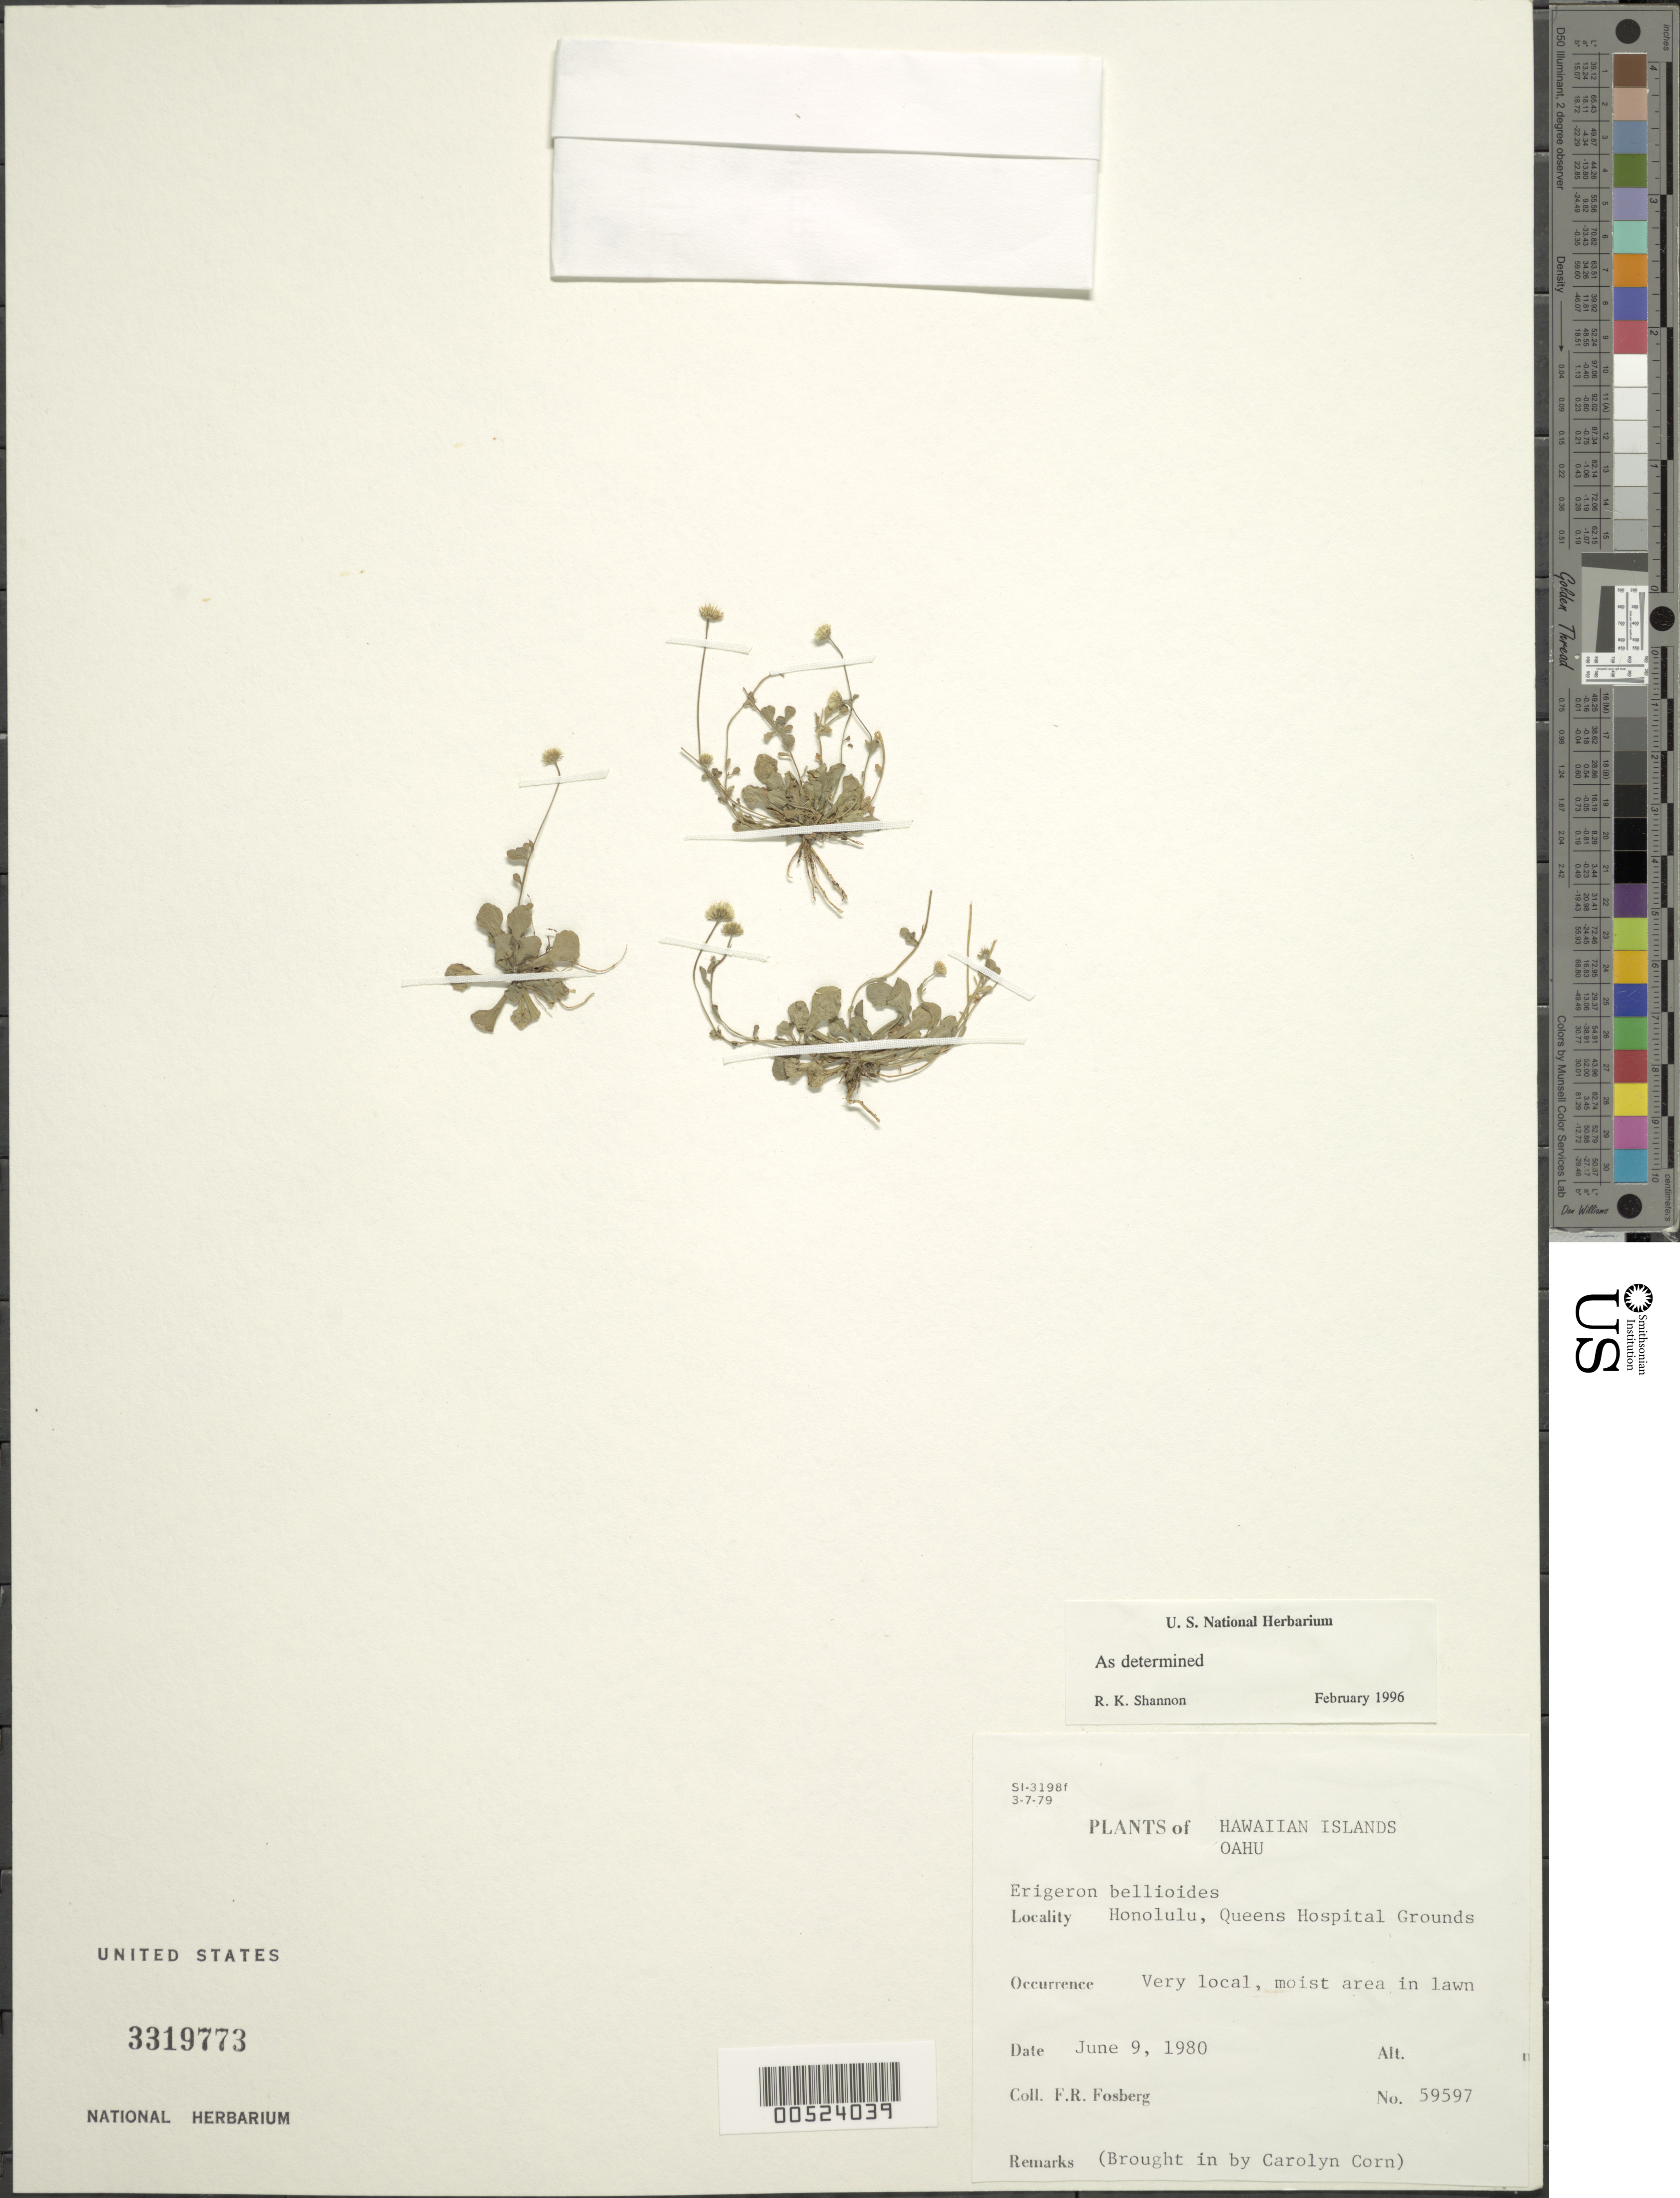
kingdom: Plantae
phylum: Tracheophyta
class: Magnoliopsida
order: Asterales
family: Asteraceae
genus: Erigeron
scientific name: Erigeron bellioides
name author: DC.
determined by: Shannon, R. K., (UNITED STATES)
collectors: F. R. Fosberg & C. Corn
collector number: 59597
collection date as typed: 9 Jun 1980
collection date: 1980-06-09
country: United States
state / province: Hawaii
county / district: Honolulu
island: Oahu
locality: Honolulu, Queens Hospital Grounds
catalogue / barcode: US 3319773